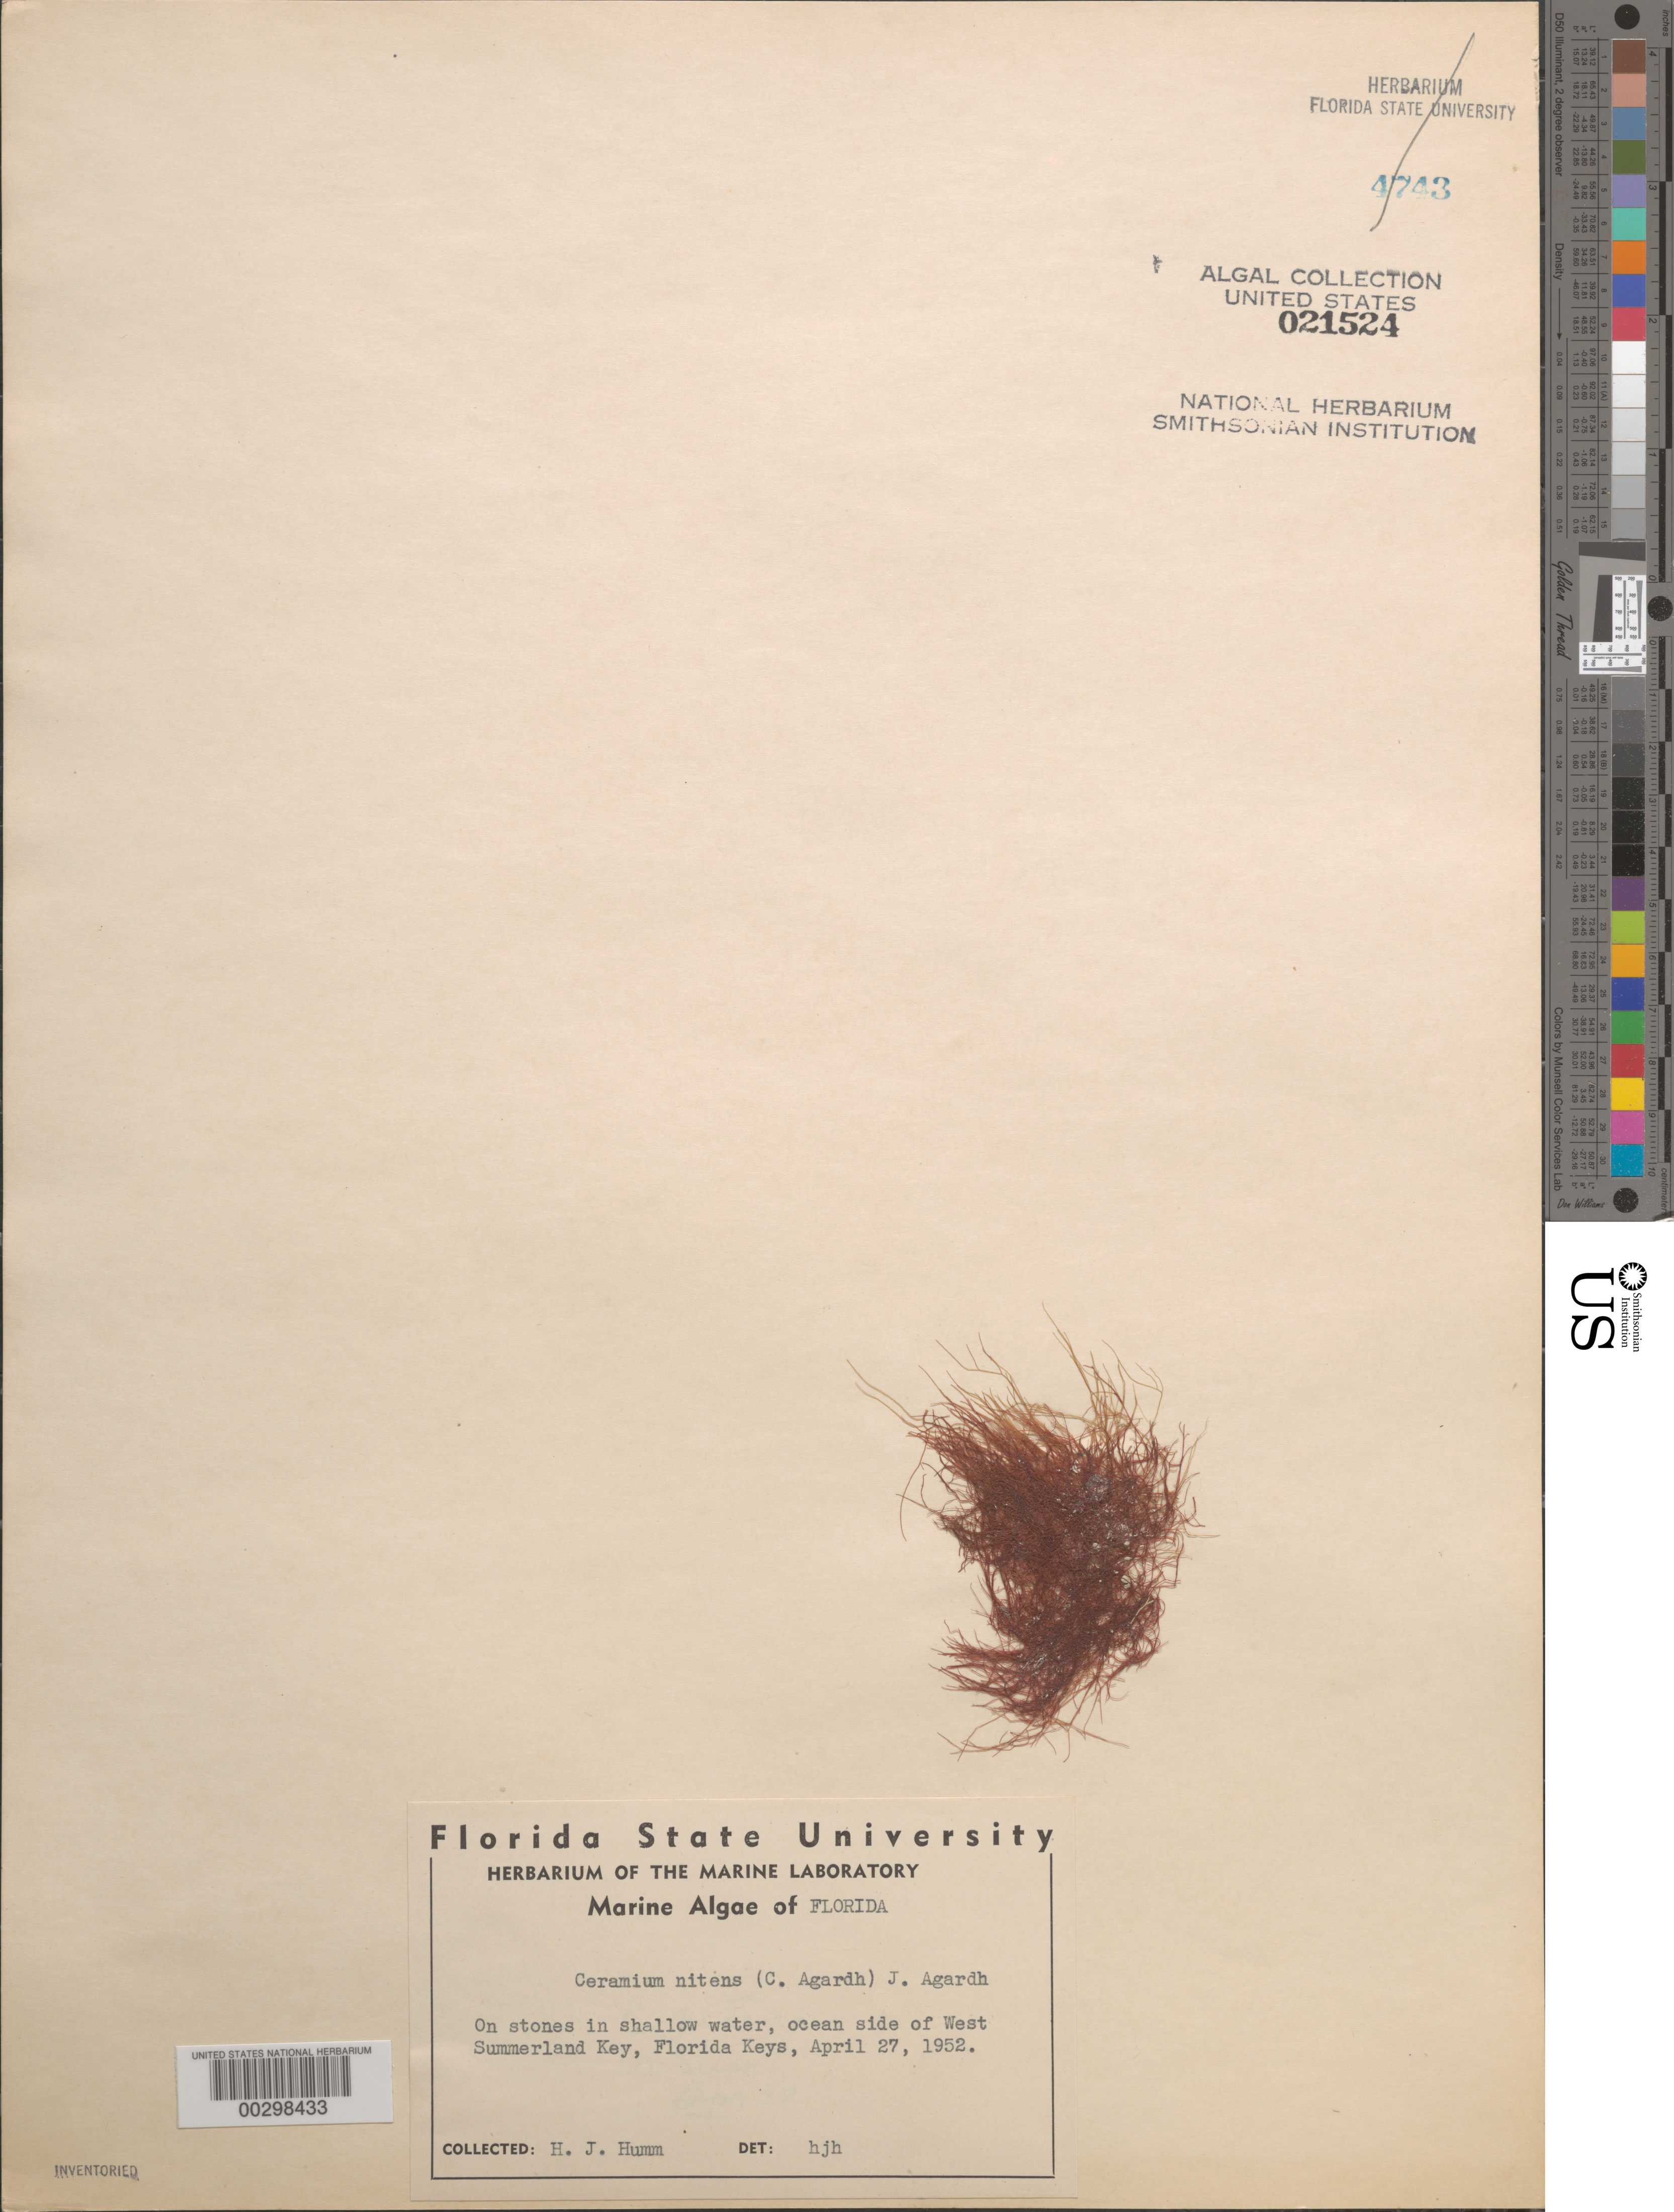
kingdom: Plantae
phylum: Rhodophyta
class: Florideophyceae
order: Ceramiales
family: Ceramiaceae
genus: Ceramium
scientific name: Ceramium nitens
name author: (C. Agardh) J. Agardh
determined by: Humm, Harold J.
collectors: H. J. Humm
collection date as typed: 27 Apr 1952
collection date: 1952-04-27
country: United States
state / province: Florida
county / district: Monroe County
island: West Summerland Key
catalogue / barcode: US 21524